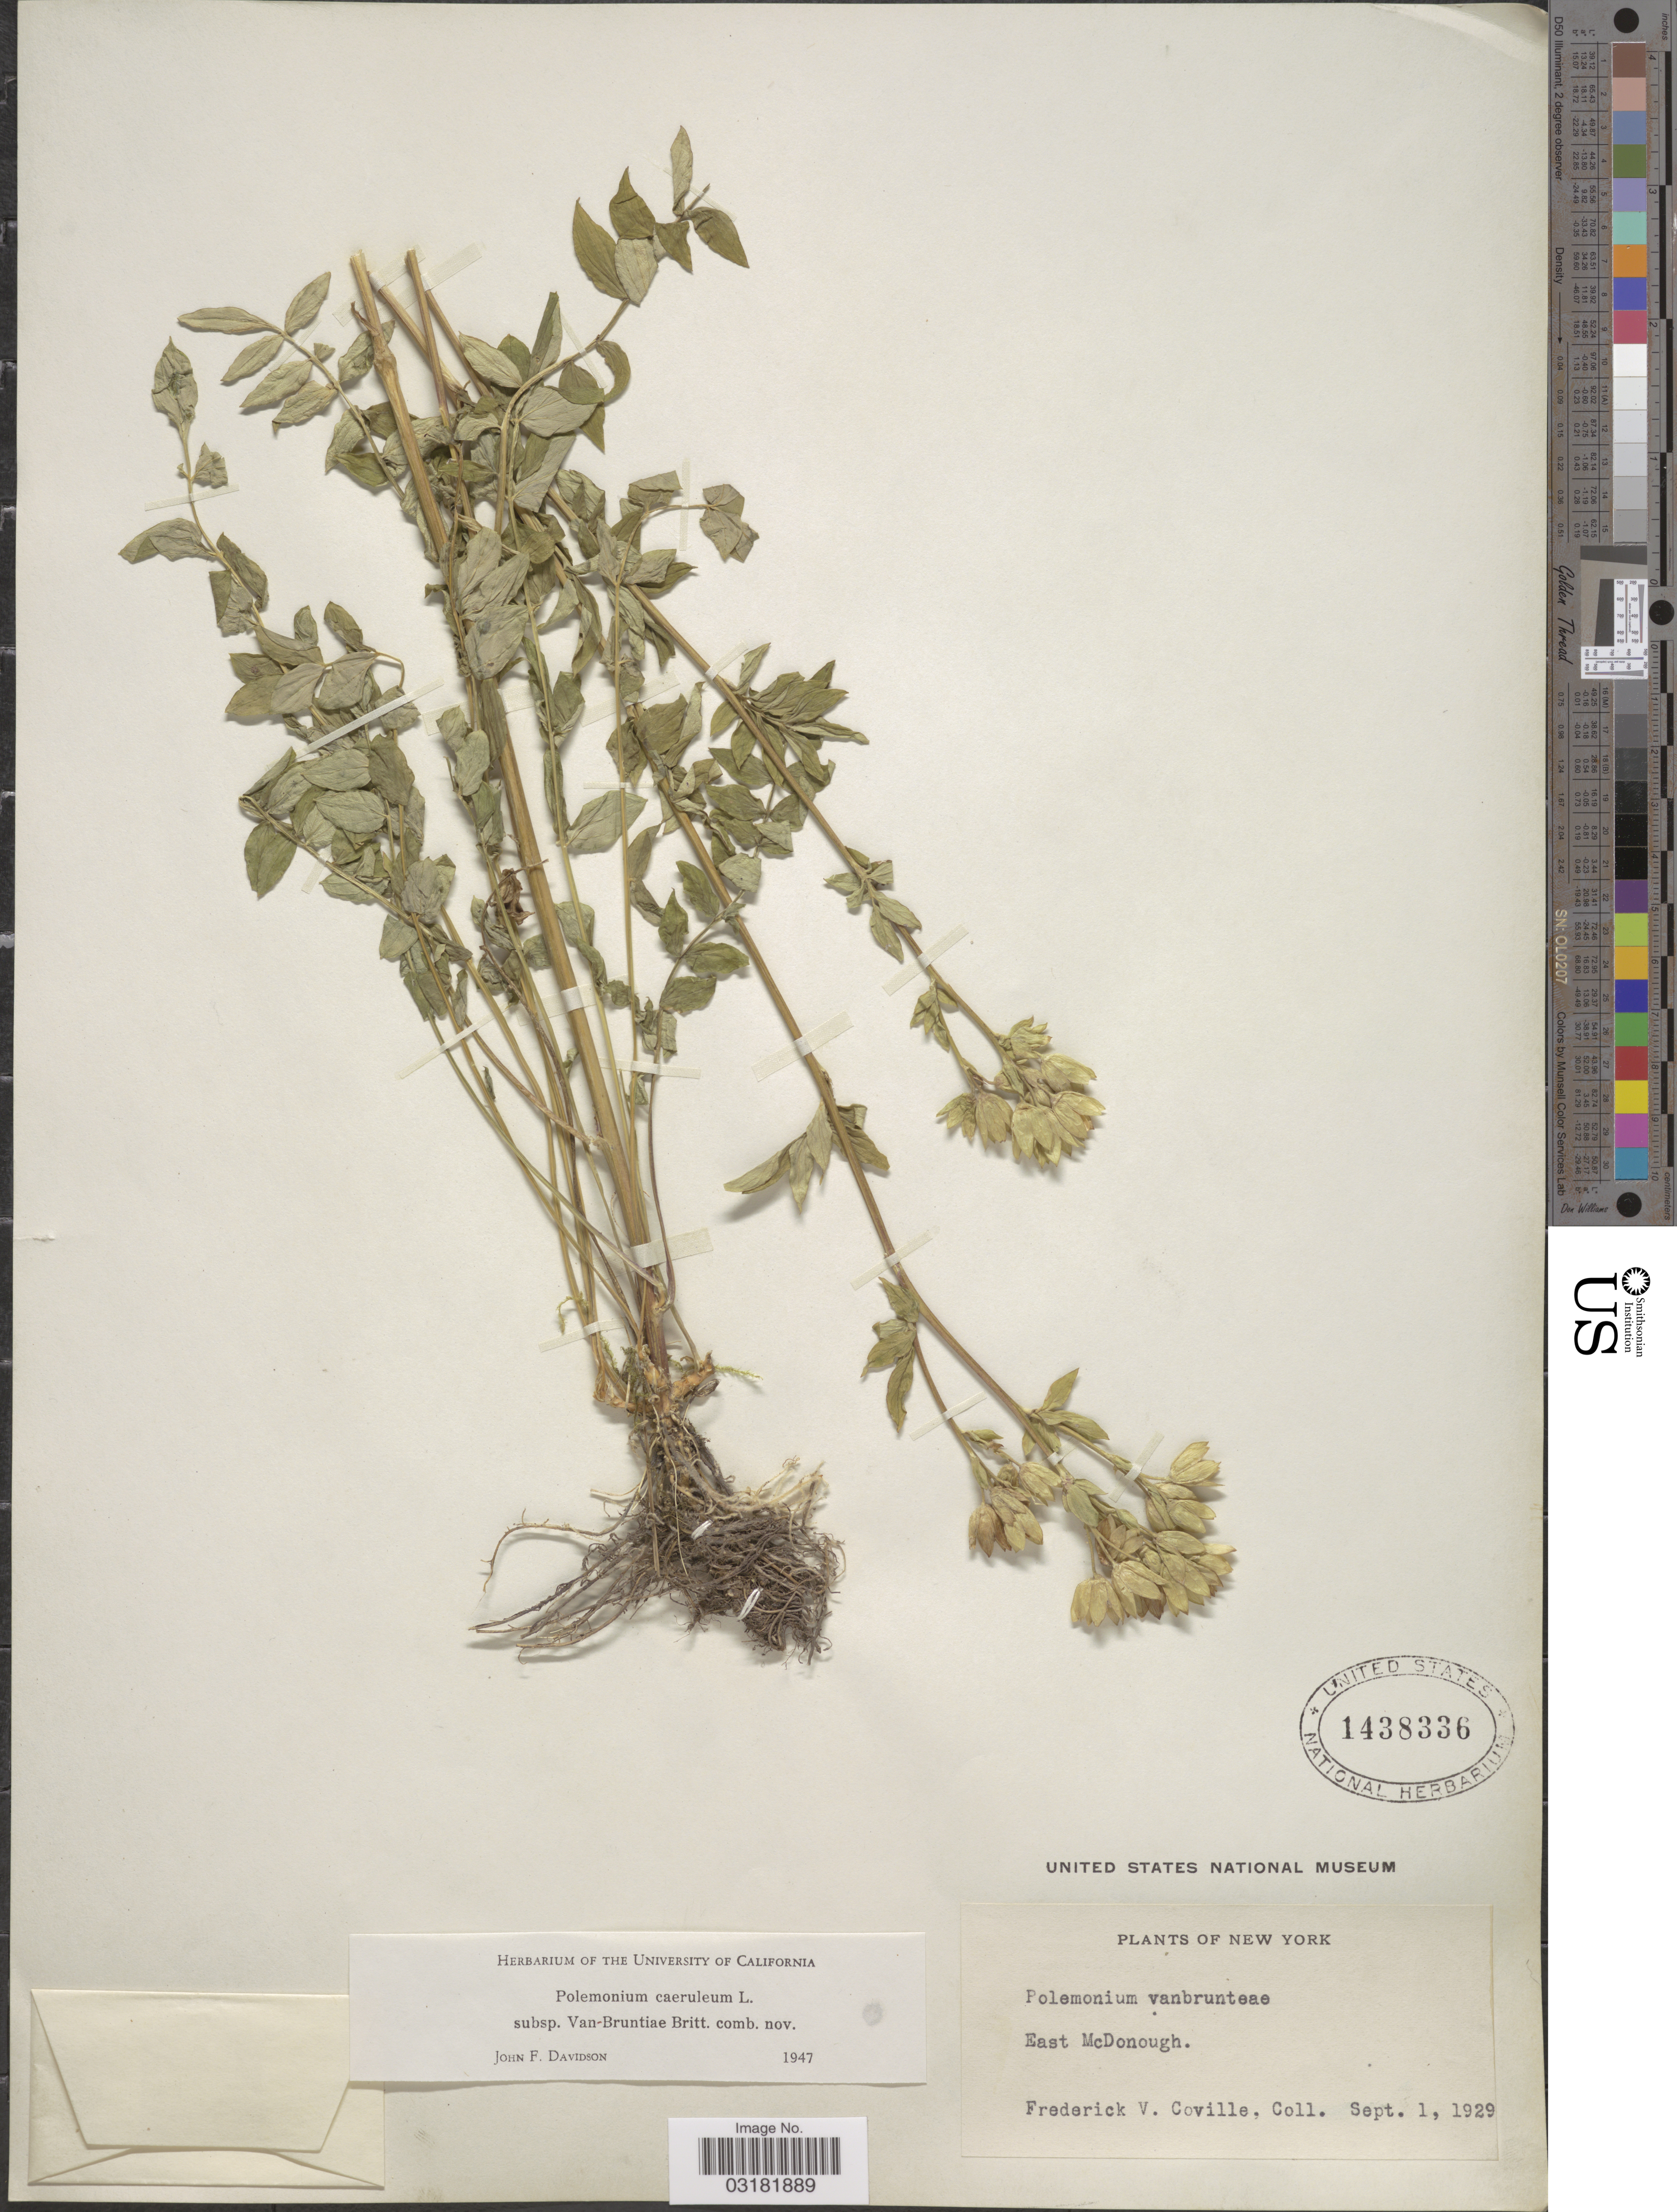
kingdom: Plantae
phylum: Tracheophyta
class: Magnoliopsida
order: Ericales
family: Polemoniaceae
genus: Polemonium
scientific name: Polemonium vanbruntiae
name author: Britton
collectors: F. V. Coville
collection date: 1929-09-01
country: United States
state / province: New York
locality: East McDonough.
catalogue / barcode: US 1438336